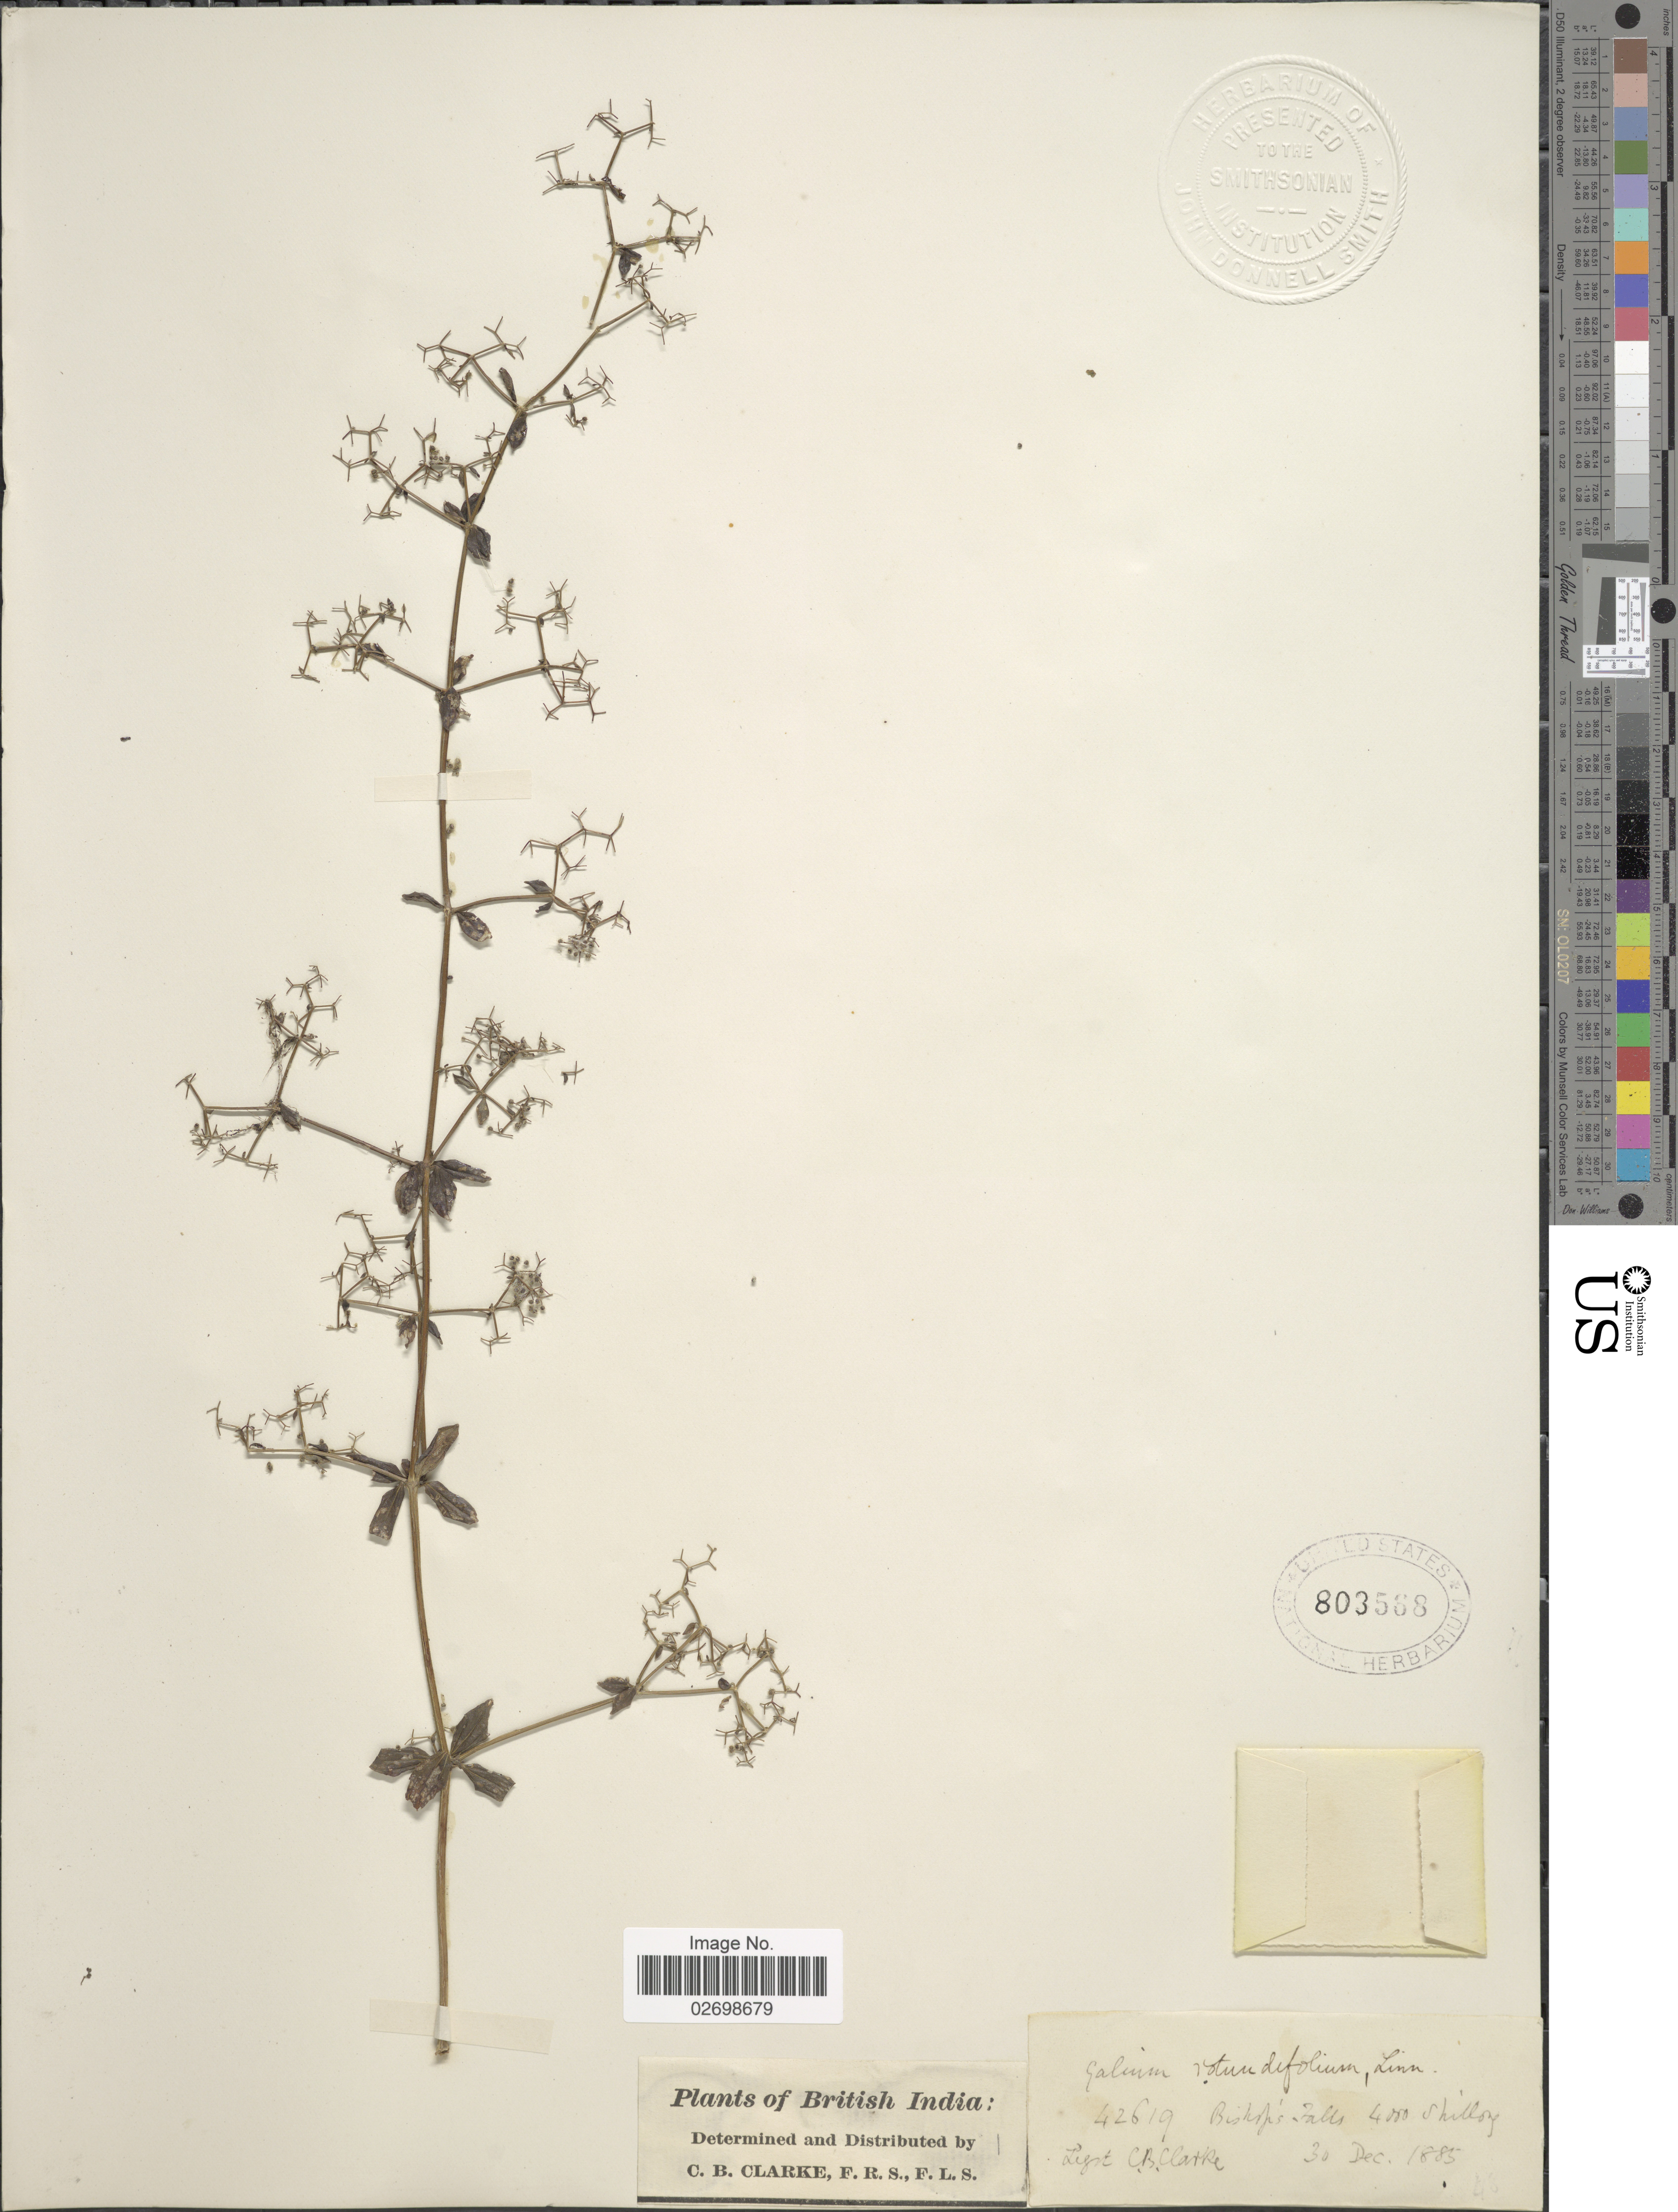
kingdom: Plantae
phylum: Tracheophyta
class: Magnoliopsida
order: Gentianales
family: Rubiaceae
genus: Galium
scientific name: Galium rotundifolium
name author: L.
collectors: C. B. Clarke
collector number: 42619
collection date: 1885-12-30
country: India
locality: British India, Shillong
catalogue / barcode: US 803568